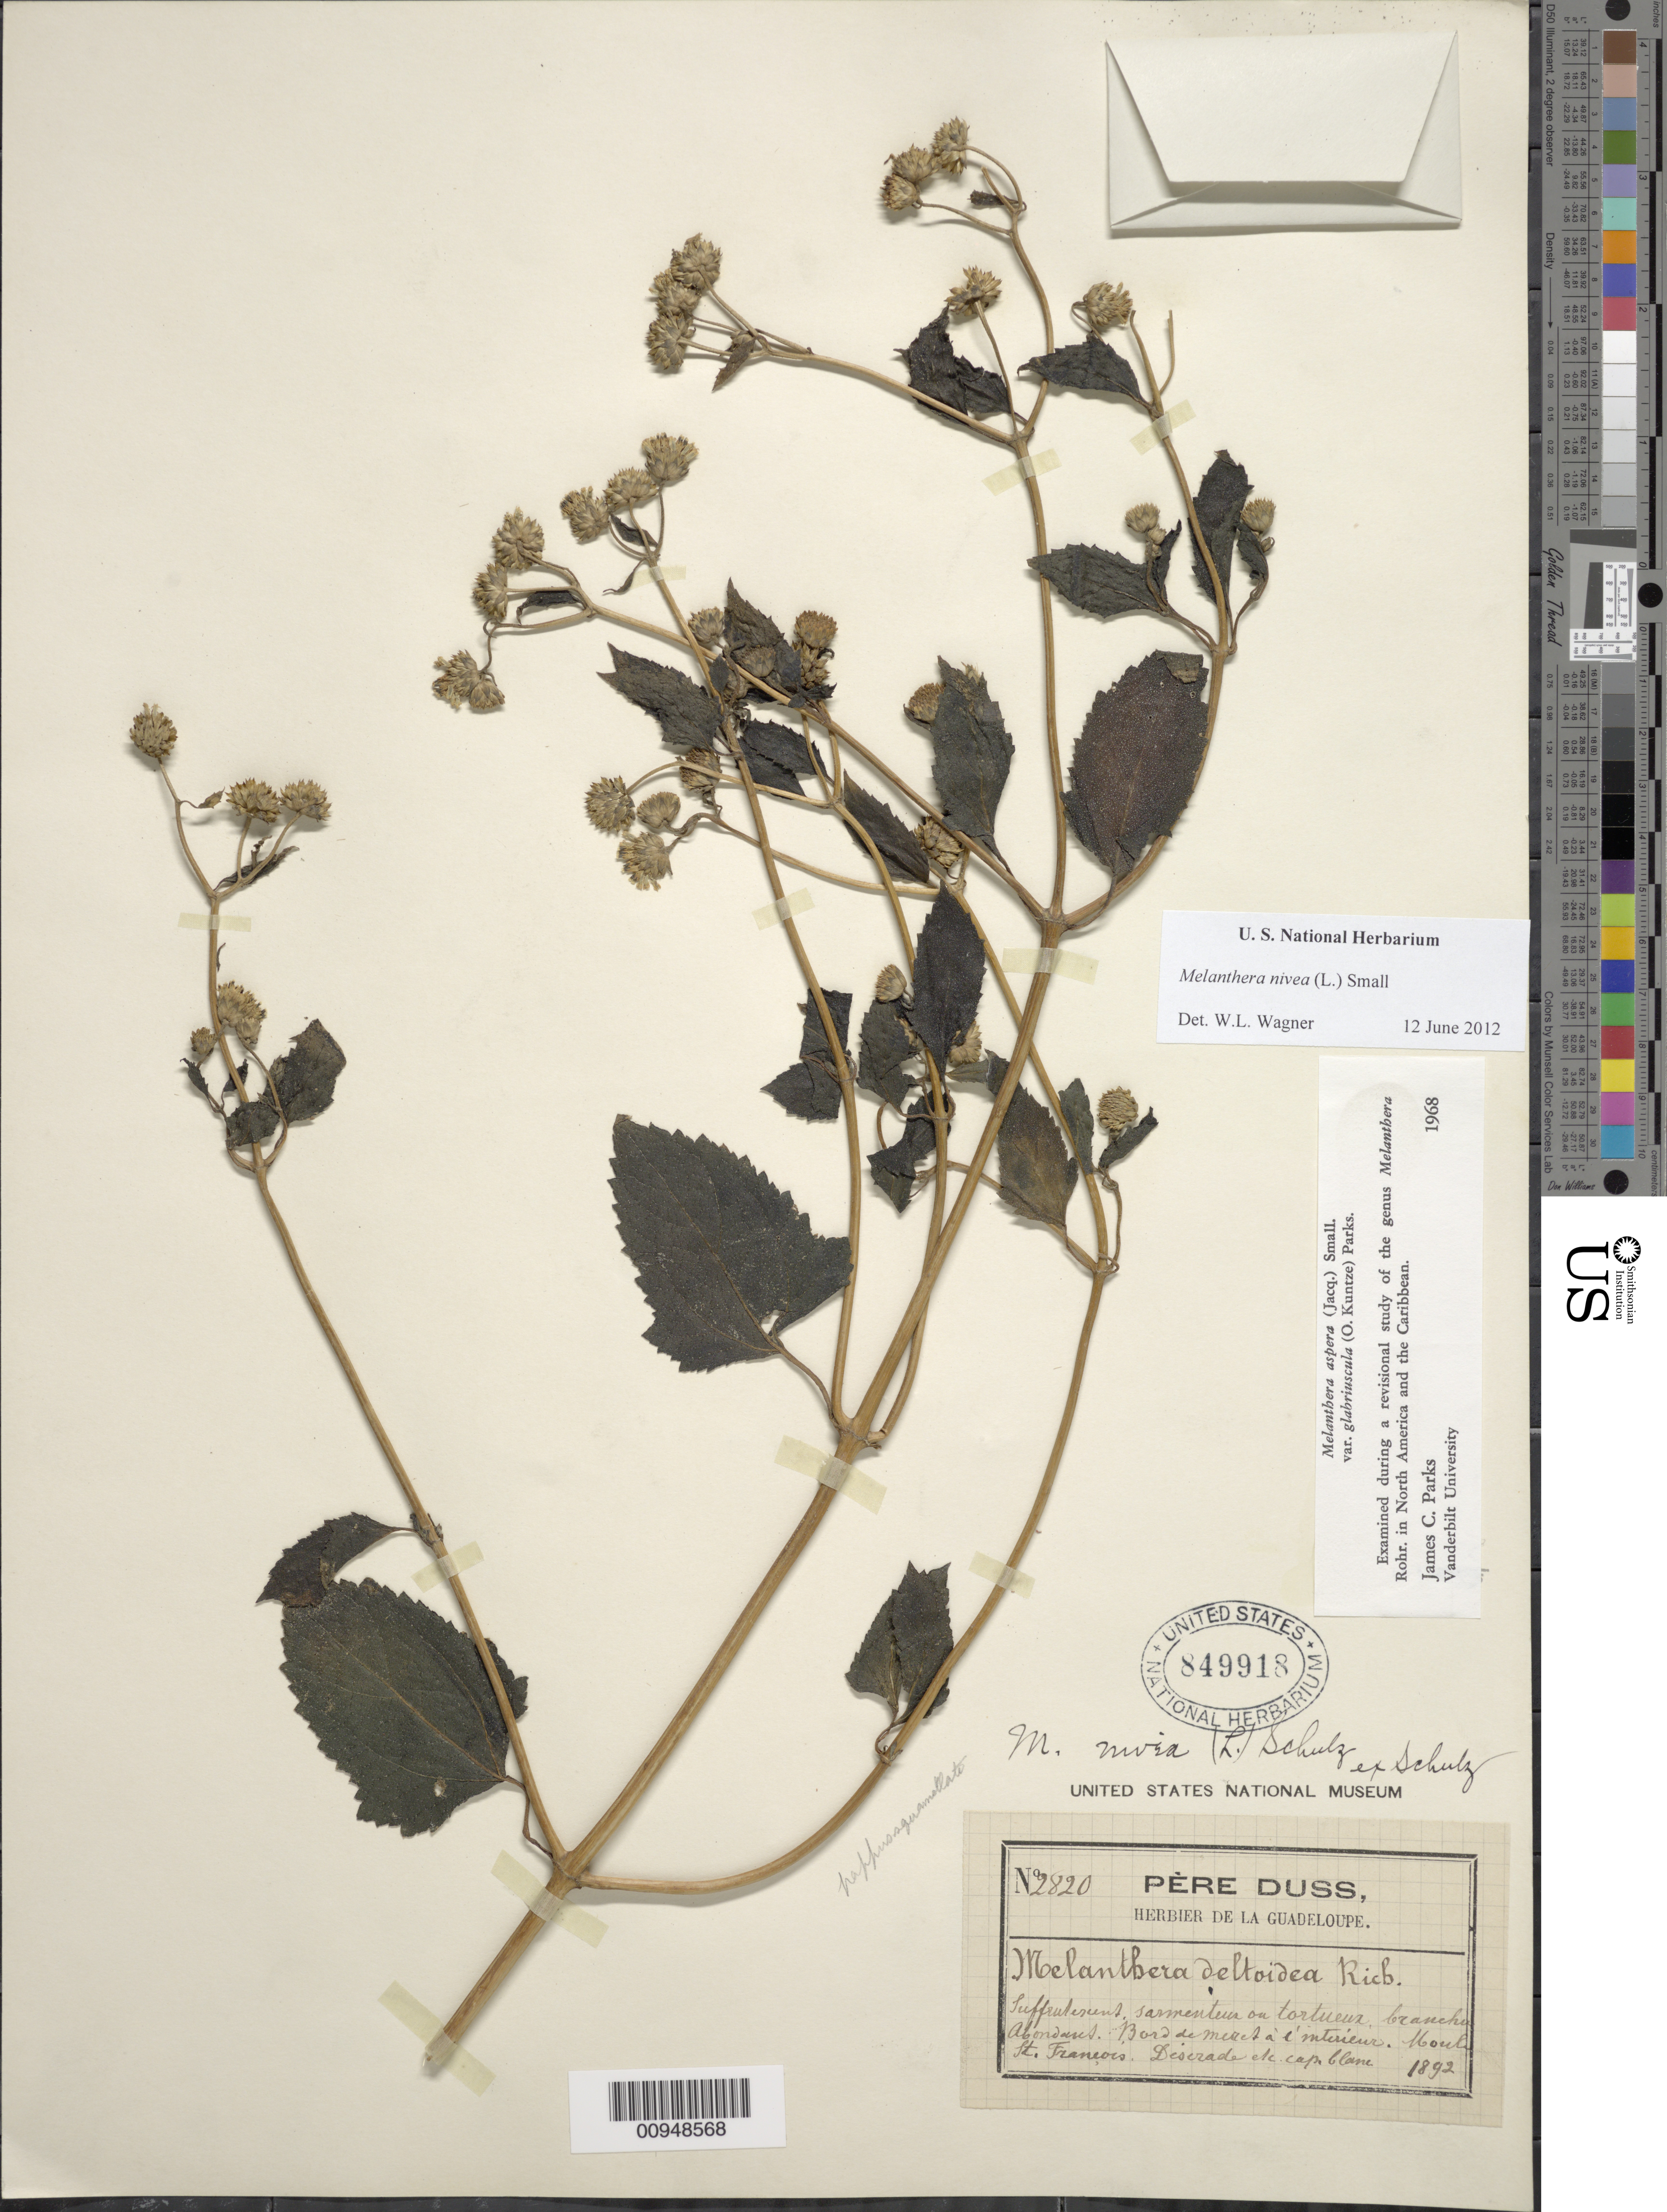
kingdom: Plantae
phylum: Tracheophyta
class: Magnoliopsida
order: Asterales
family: Asteraceae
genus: Melanthera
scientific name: Melanthera nivea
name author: (L.) Small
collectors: Père Duss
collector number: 2820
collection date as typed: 1892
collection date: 1892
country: Guadeloupe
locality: Et á l'interieur, Moule St. Frances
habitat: Bord de mer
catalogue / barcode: US 849918